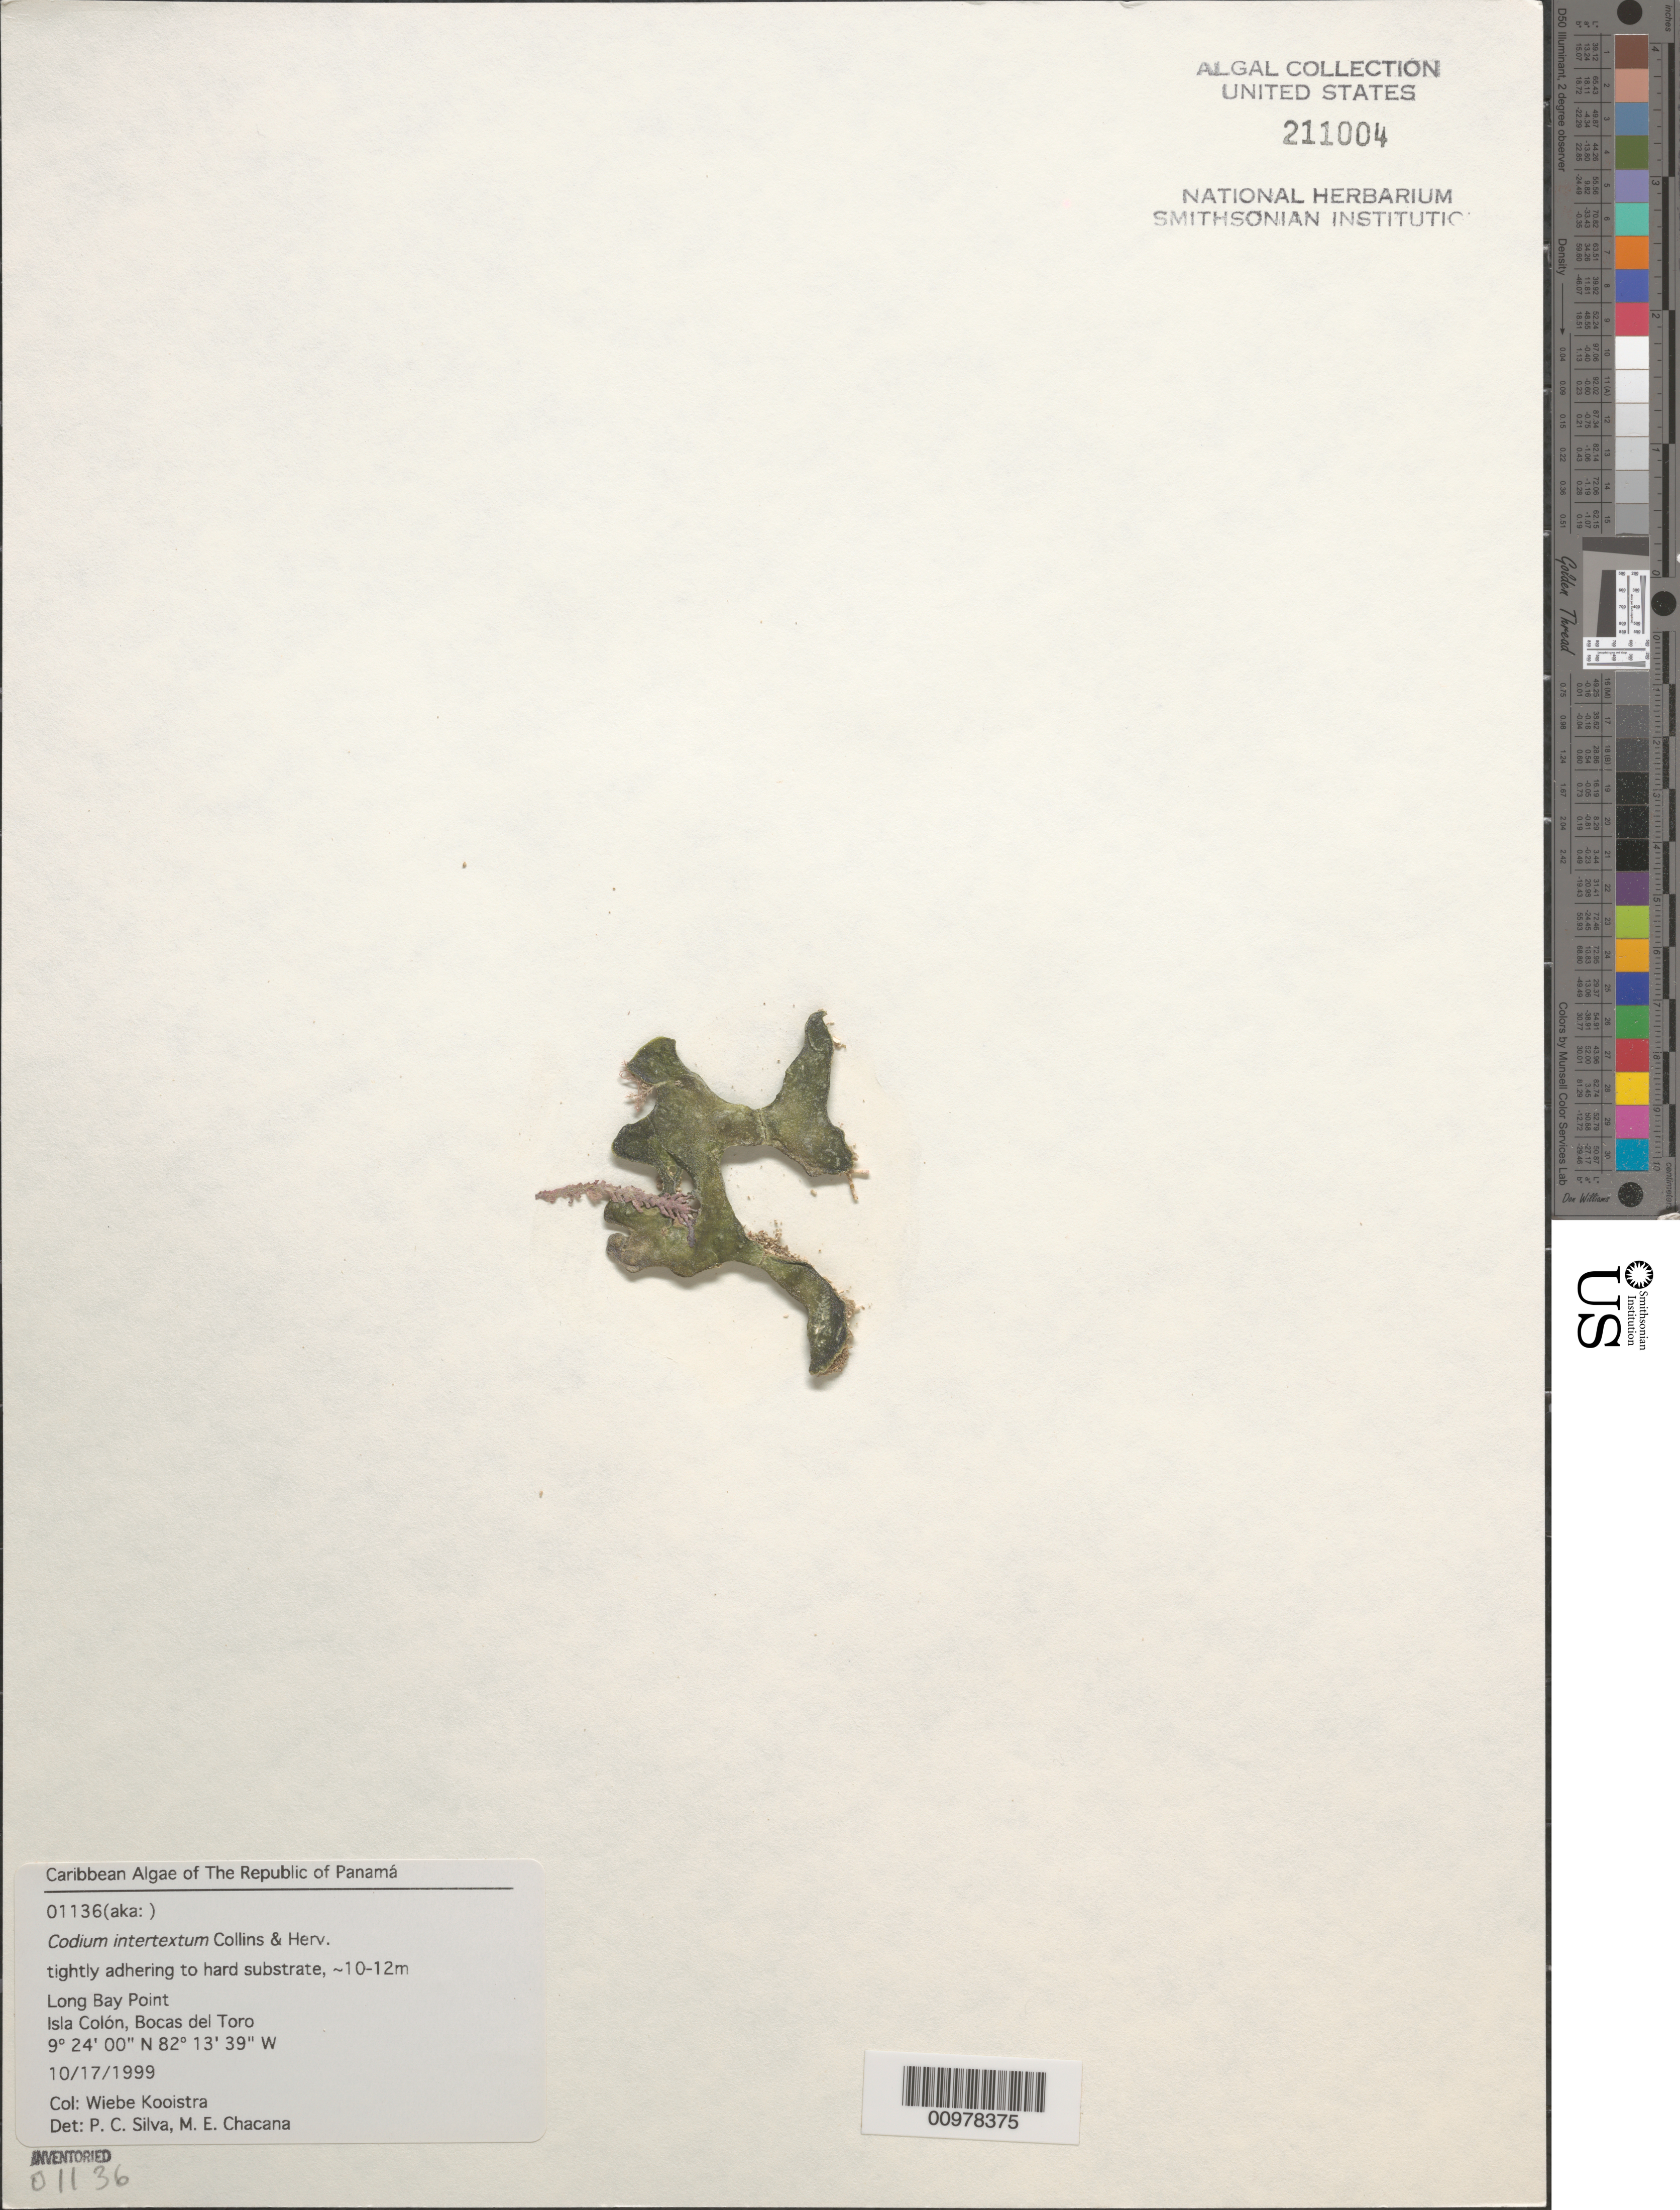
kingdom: Plantae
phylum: Chlorophyta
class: Ulvophyceae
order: Bryopsidales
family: Codiaceae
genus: Codium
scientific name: Codium intertextum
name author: Collins & Herv.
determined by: Pedroche, F. F.; Silva, P. C.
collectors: W. Kooistra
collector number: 01136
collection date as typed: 17 Oct 1999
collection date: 1999-10-17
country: Panama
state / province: Bocas del Toro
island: Colón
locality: Long Bay Point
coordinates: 9 24' 00" N, 82 13' 39" W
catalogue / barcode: US 211004